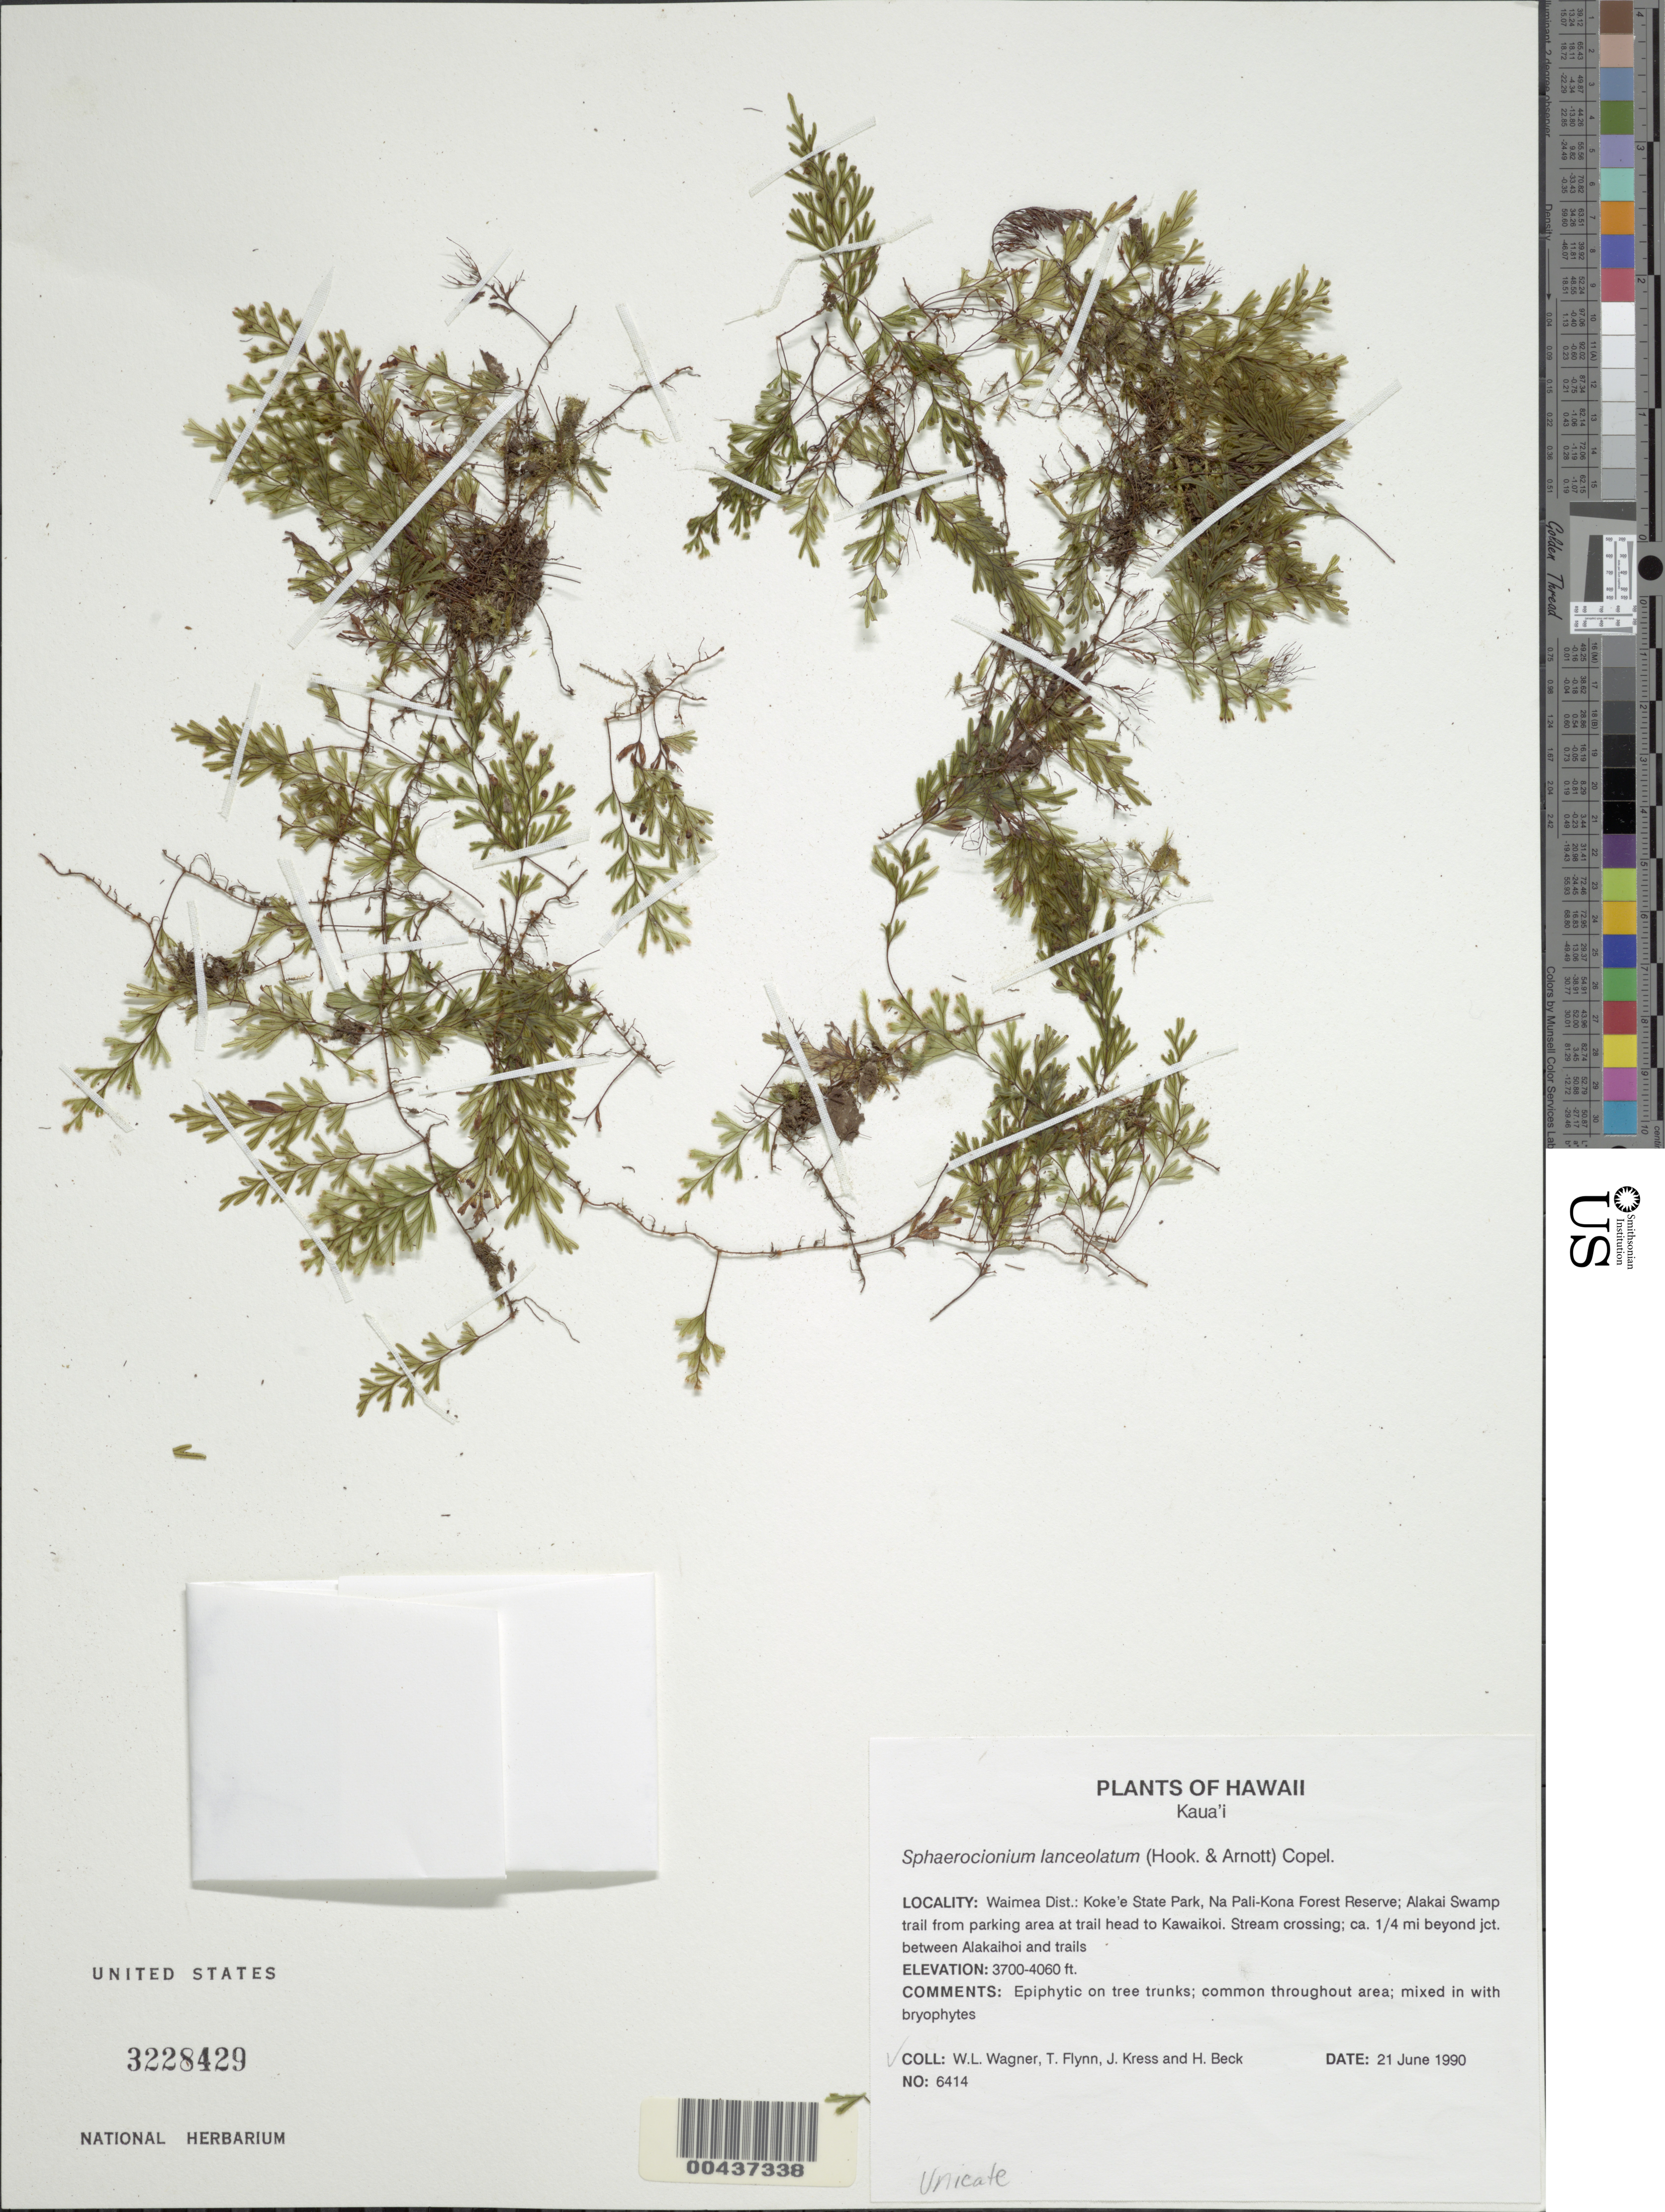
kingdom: Plantae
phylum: Tracheophyta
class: Polypodiopsida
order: Hymenophyllales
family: Hymenophyllaceae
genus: Hymenophyllum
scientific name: Hymenophyllum lanceolatum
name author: Hook. & Arn.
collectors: W. L. Wagner, T. W. Flynn, W. J. Kress & H. Beck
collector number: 6414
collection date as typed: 21 Jun 1990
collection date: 1990-06-21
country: United States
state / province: Hawaii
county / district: Kauai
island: Kaua'i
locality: Waiamea Dist.: Koke'e State Park, Na Pali-Kona Forest Reserve; Alakai Swamp Trail from parking area at trail head to Kawaikoi...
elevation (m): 1128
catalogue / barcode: US 3228429